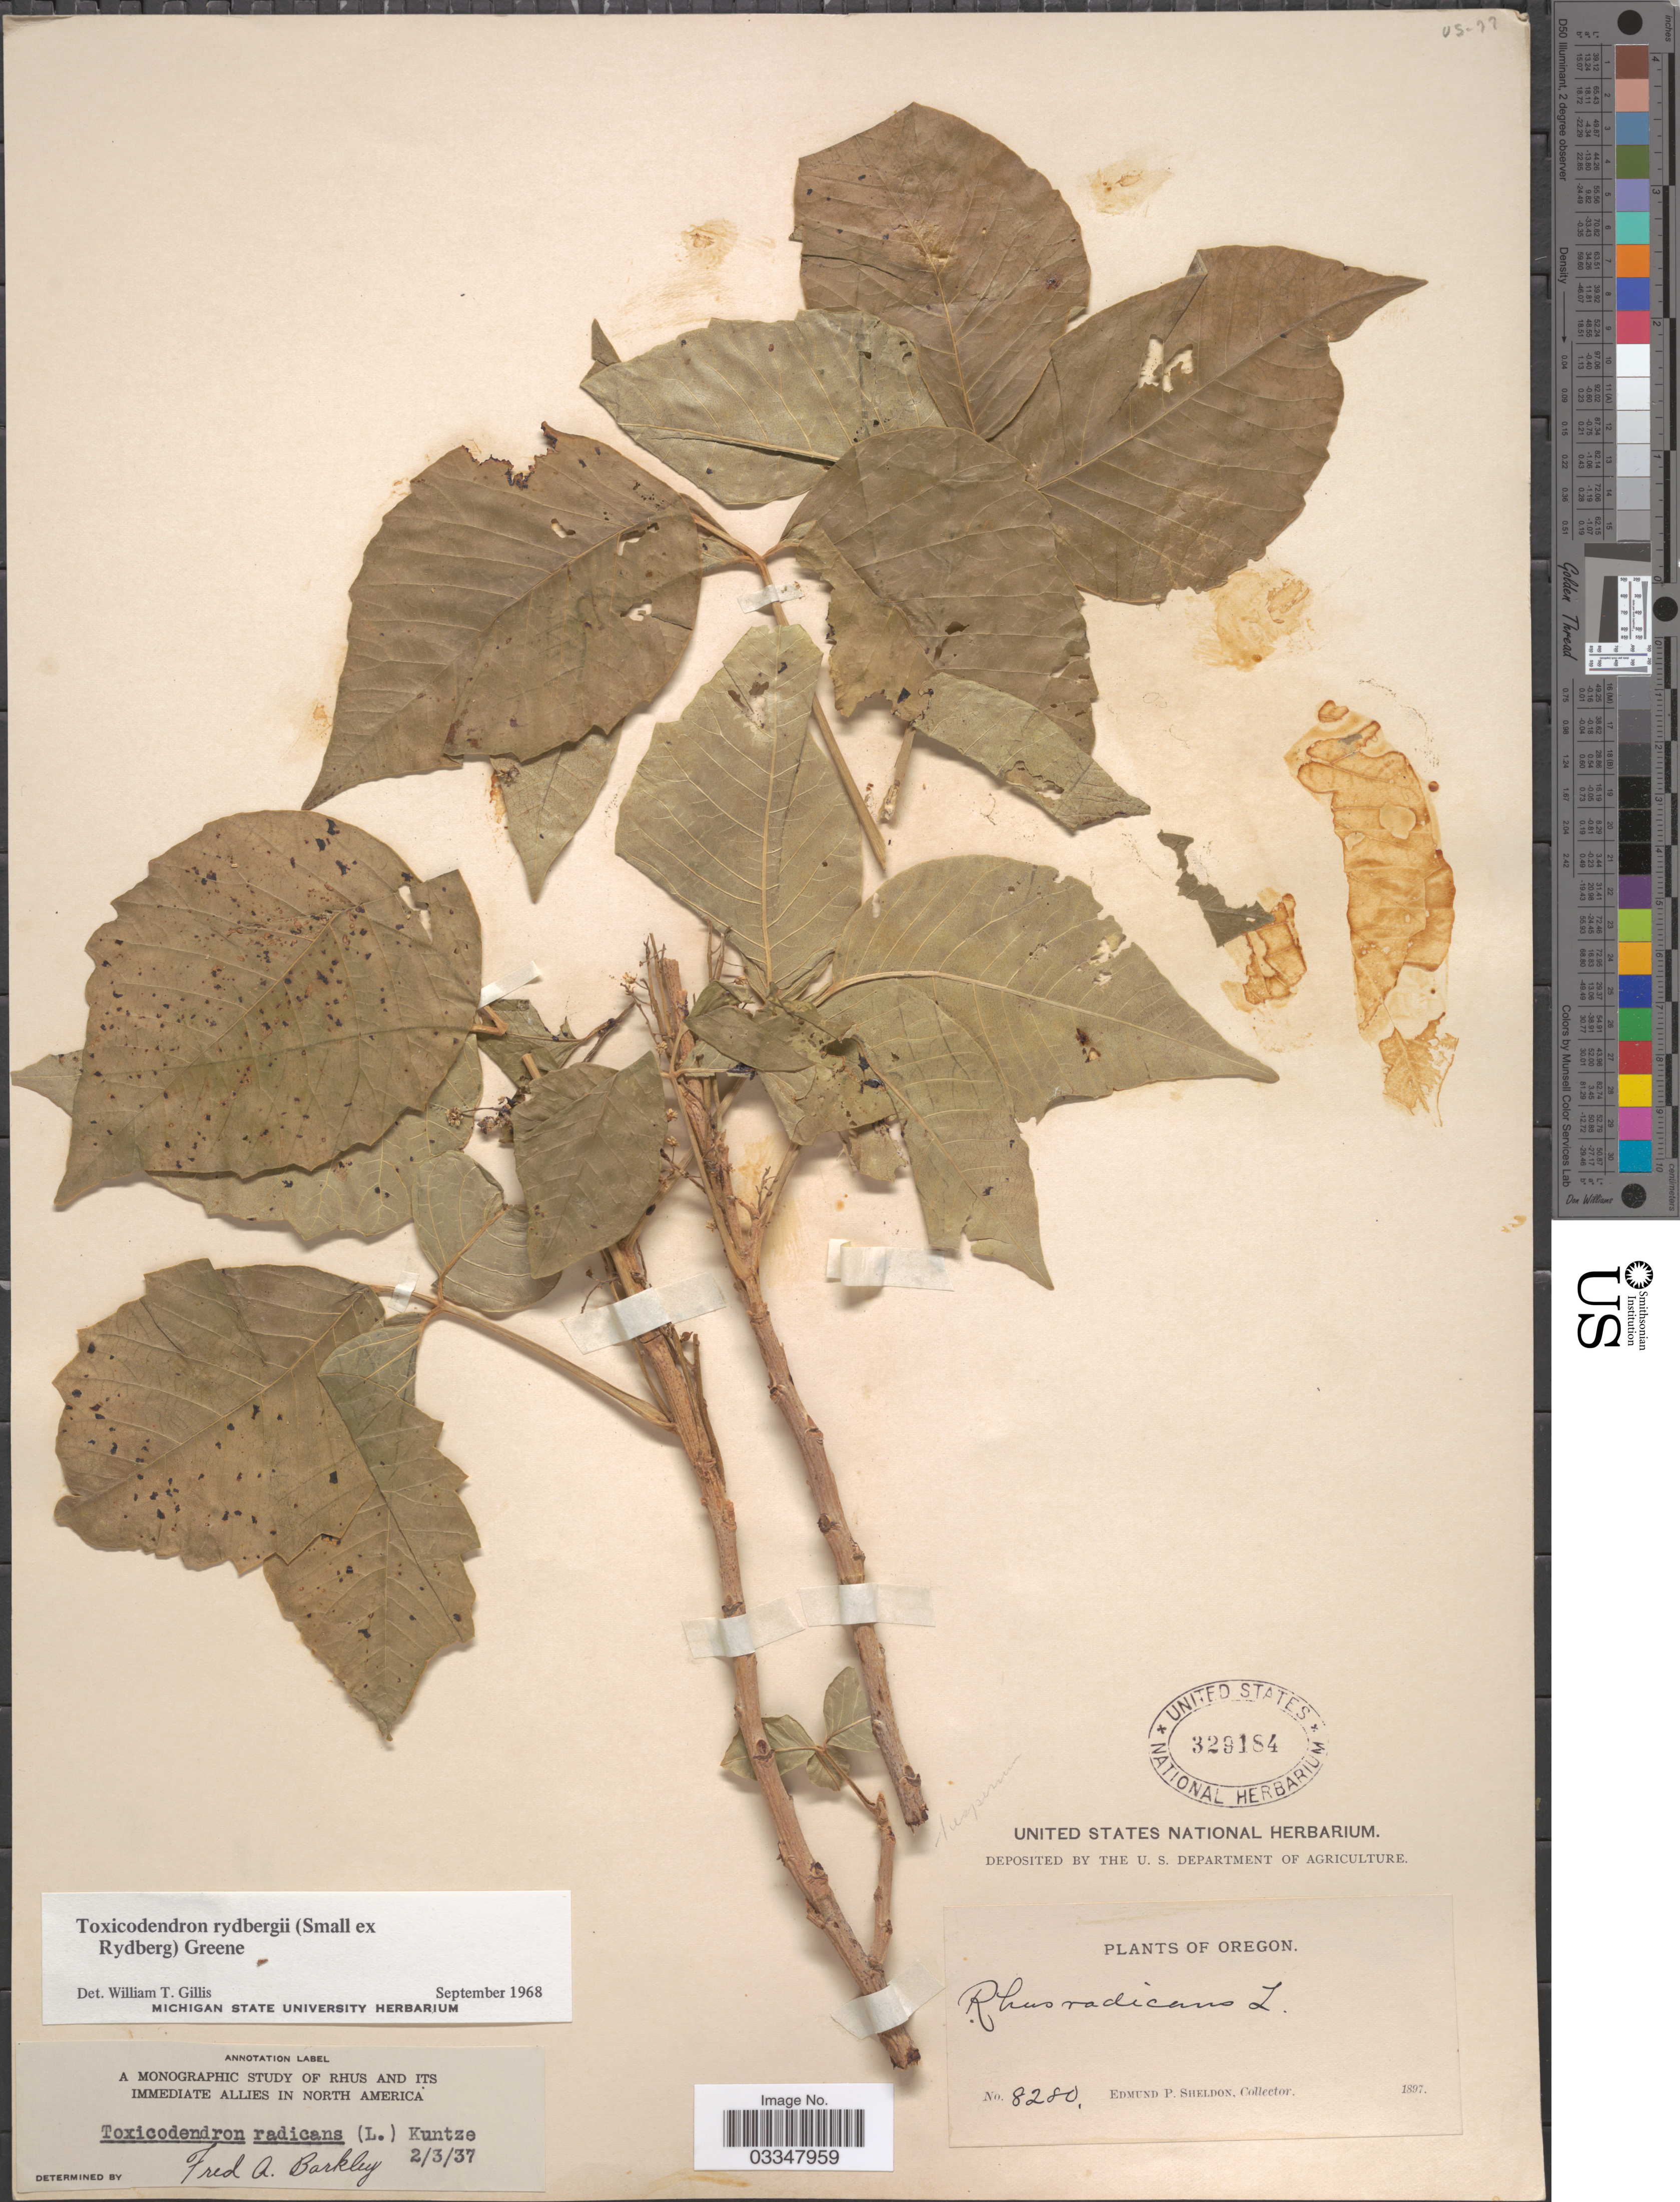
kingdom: Plantae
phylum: Tracheophyta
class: Magnoliopsida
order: Sapindales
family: Anacardiaceae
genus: Toxicodendron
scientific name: Toxicodendron radicans subsp. rydbergii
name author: (Small & Rydb.) Á. Löve & D. Löve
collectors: E. P. Sheldon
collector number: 8280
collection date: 1897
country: United States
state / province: Oregon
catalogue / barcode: US 329184